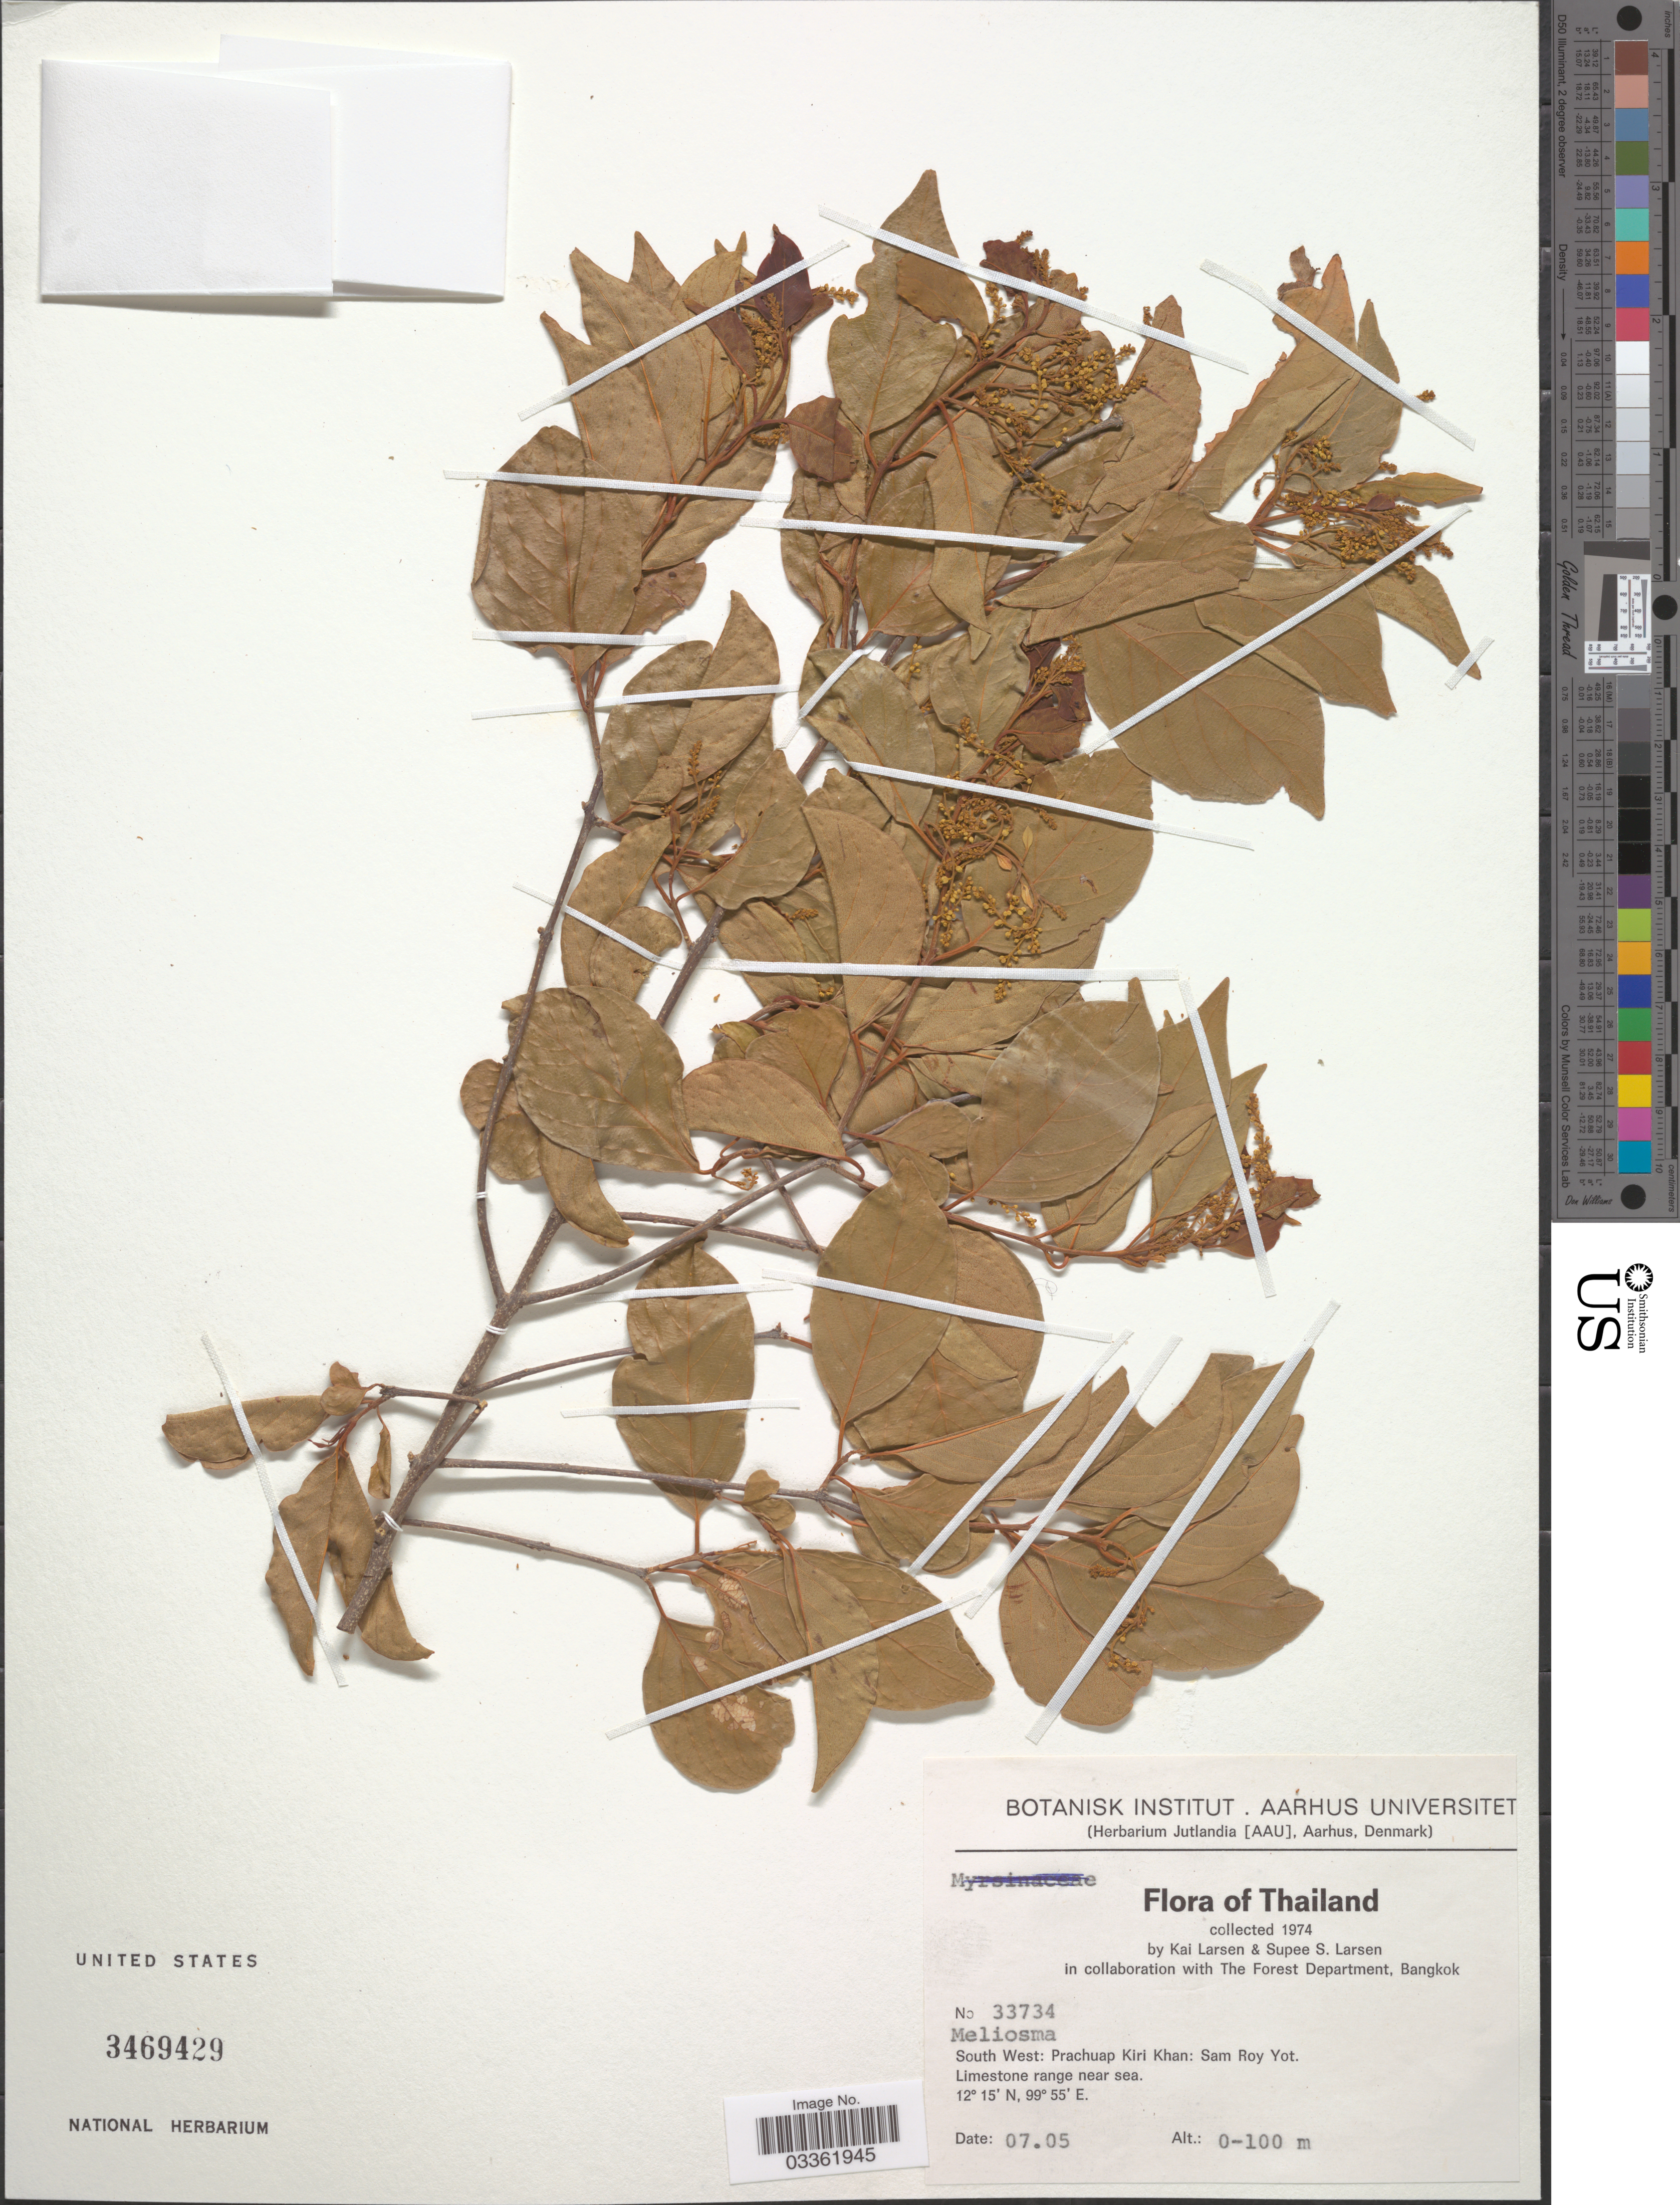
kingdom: Plantae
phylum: Tracheophyta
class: Magnoliopsida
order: Proteales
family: Sabiaceae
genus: Meliosma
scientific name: Meliosma sp.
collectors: K. Larsen & S. Larsen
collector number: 33734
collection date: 1974-05-07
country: Thailand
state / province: Prachuap Khiri Khan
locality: South West: Sam Roy Yot.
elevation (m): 0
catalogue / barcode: US 3469429